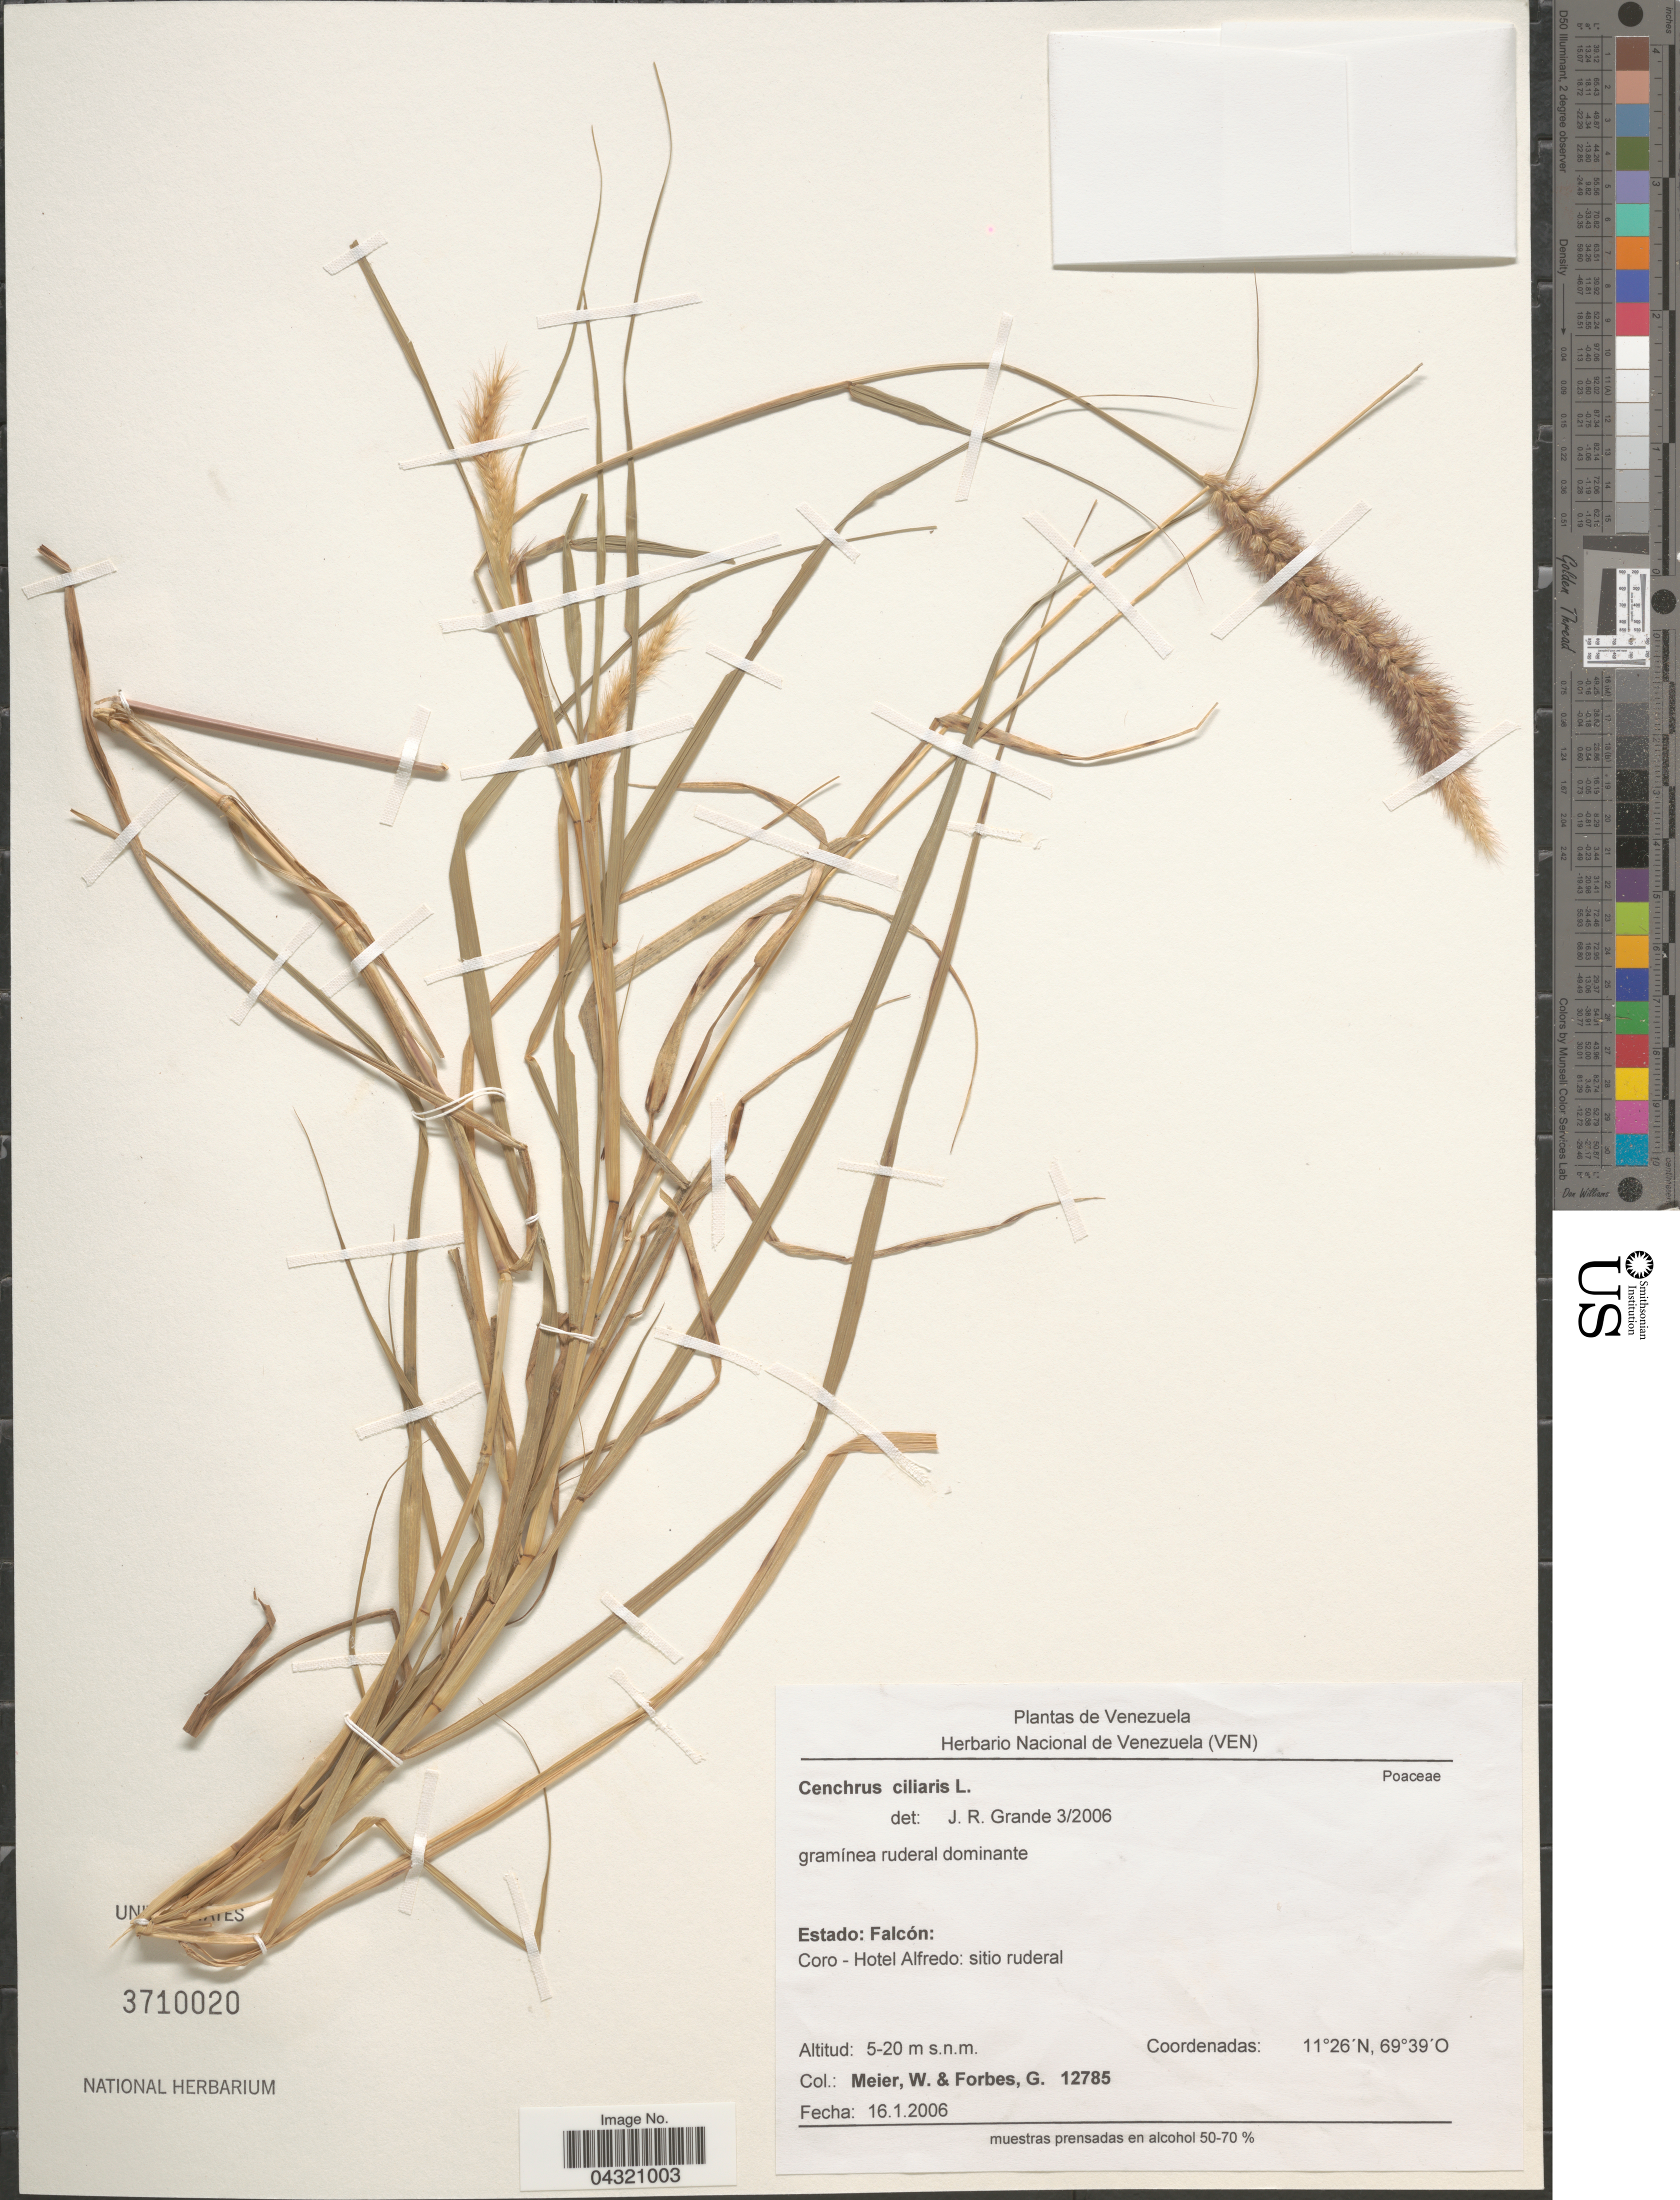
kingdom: Plantae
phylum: Tracheophyta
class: Liliopsida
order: Poales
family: Poaceae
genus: Cenchrus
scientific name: Cenchrus ciliaris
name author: L.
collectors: W. Meier & G. Forbes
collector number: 12785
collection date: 2006-01-16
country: Venezuela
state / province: Falcon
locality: Coro - Hotel Alfredo: sitio ruderal.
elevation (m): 5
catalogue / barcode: US 3710020